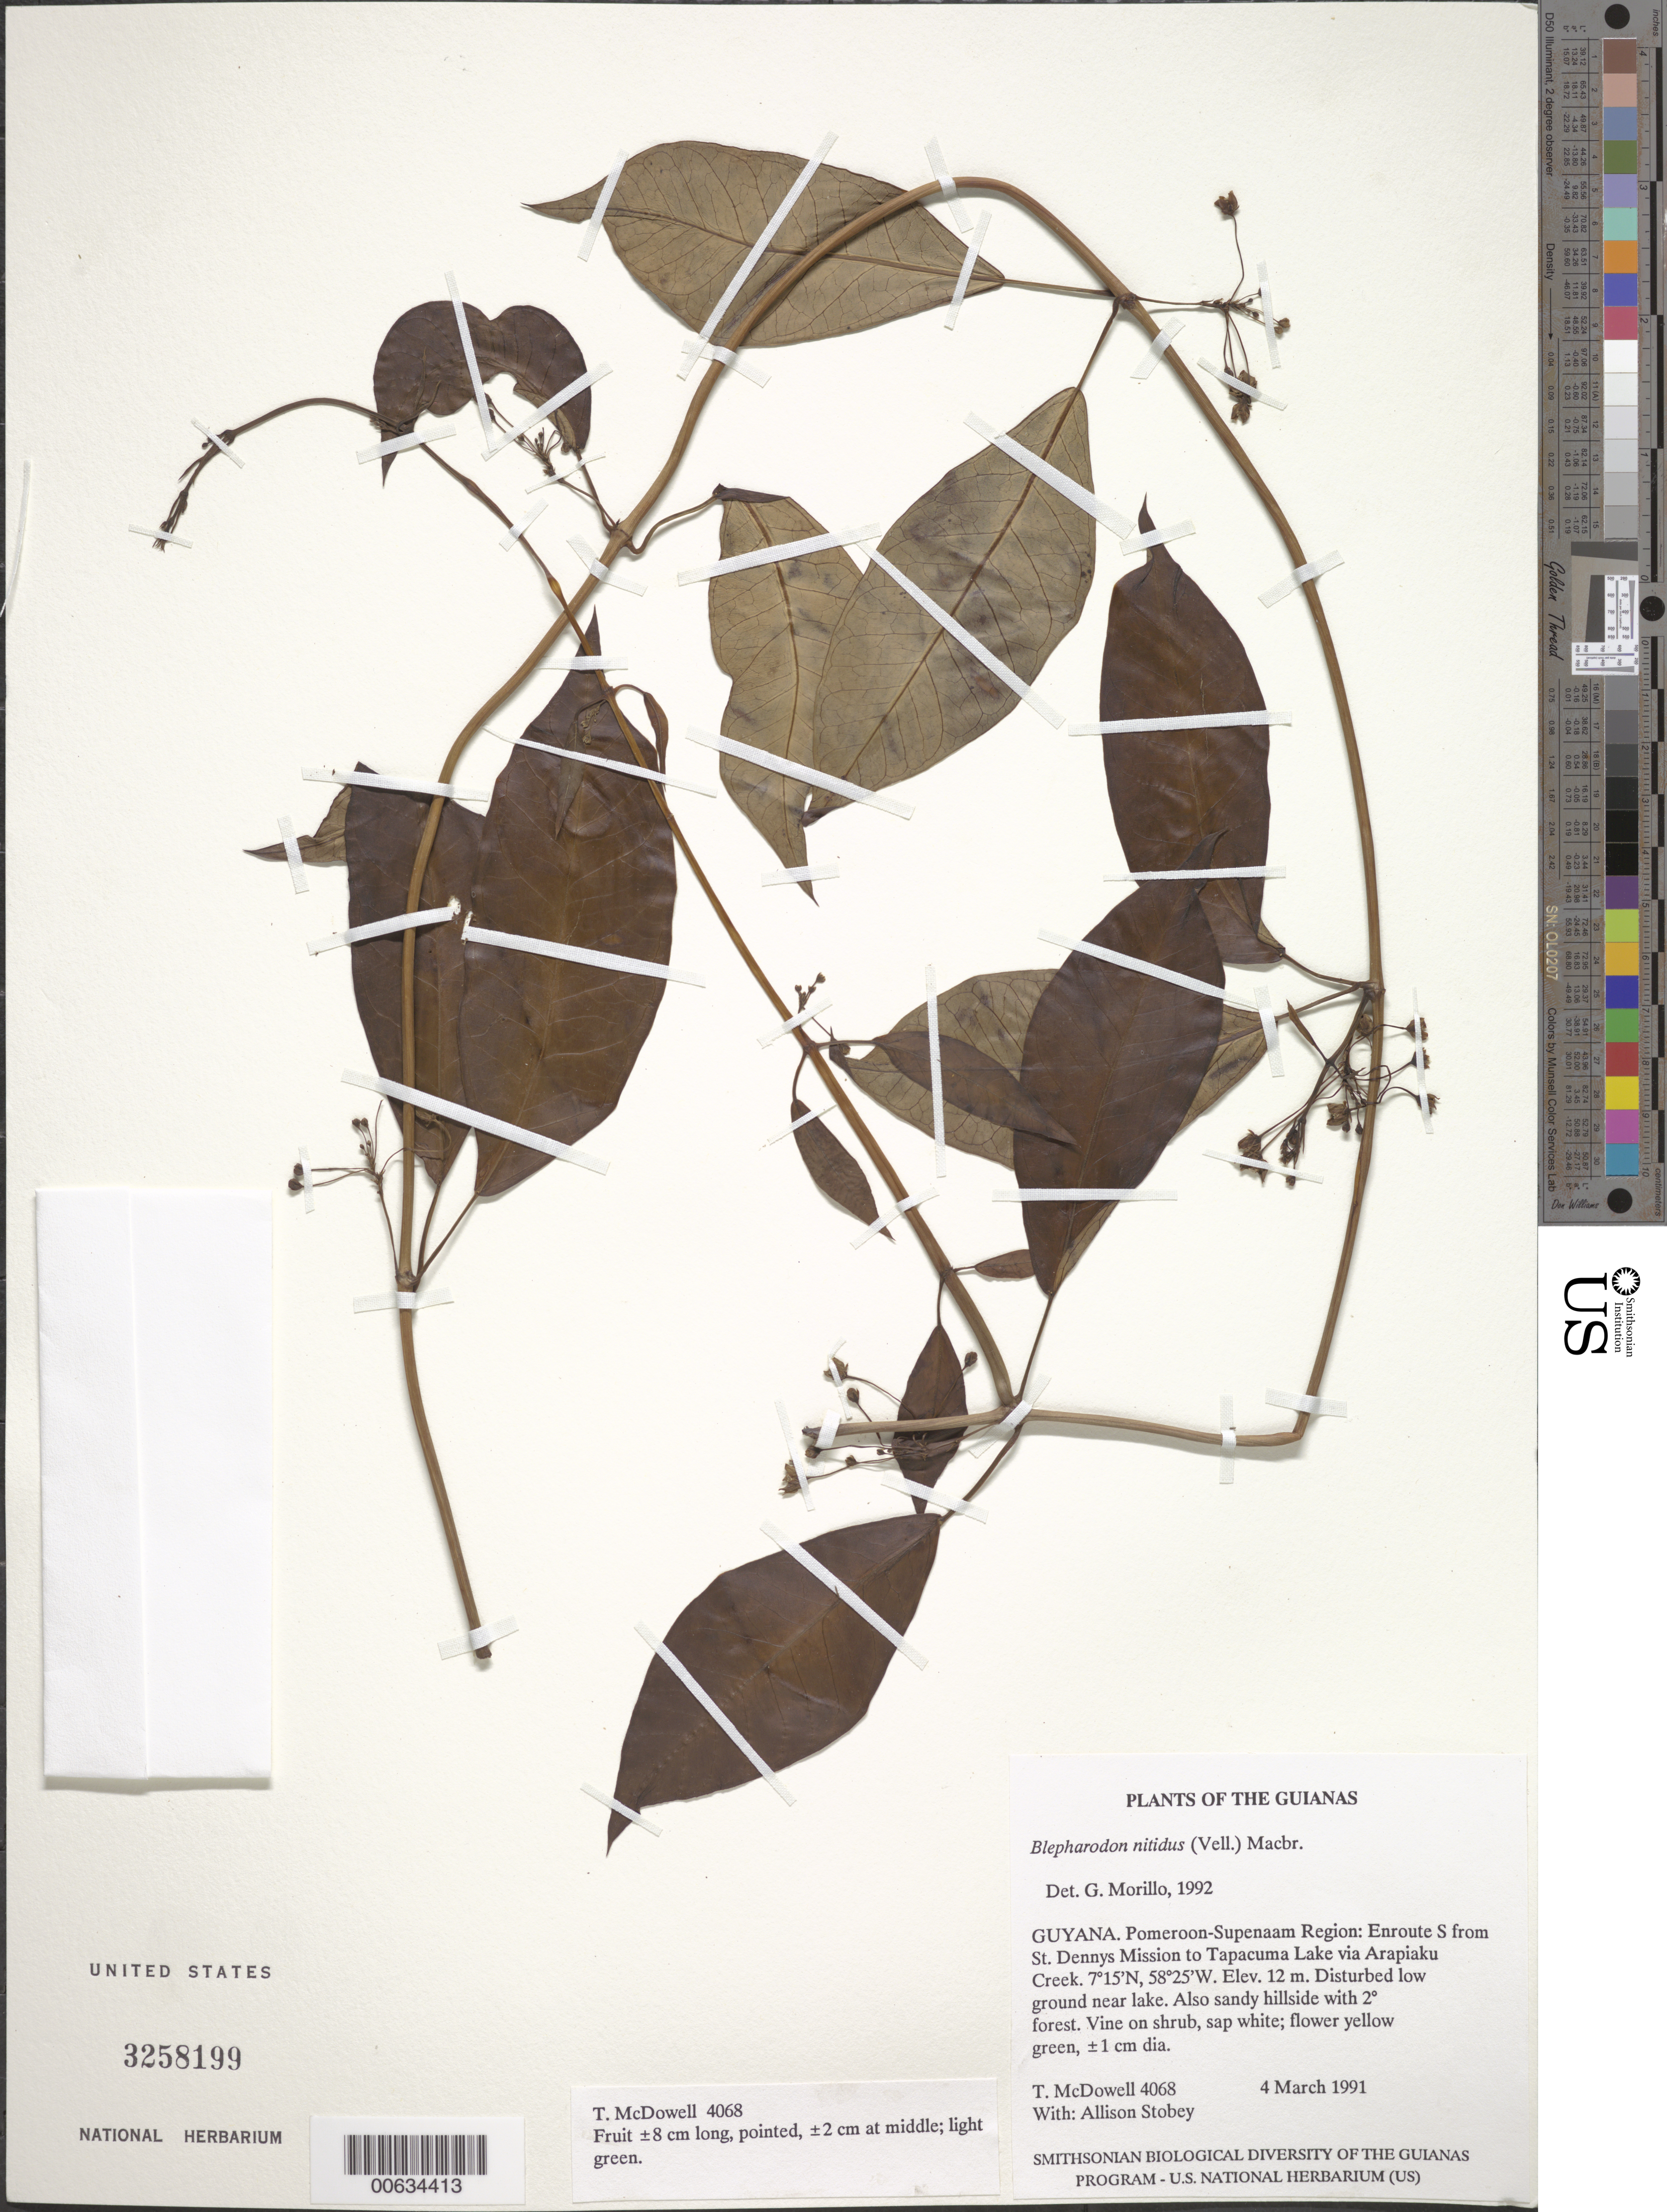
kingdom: Plantae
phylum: Tracheophyta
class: Magnoliopsida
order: Gentianales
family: Apocynaceae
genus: Blepharodon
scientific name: Blepharodon nitidus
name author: (Vell.) J.F. Macbr.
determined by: Morillo, G. N.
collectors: T. McDowell, D. Gopaul, C. N. Horn & J. H. Wiersema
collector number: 4068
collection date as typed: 4 March 1991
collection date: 1991-03-04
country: Guyana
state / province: Pomeroon-Supenaam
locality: Enroute S from St. Dennys Mission to Tapacuma Lake via Arapiaku Creek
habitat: Disturbed low ground near lake. Also sandy hillside with secondary forest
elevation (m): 12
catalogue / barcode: US 3258199